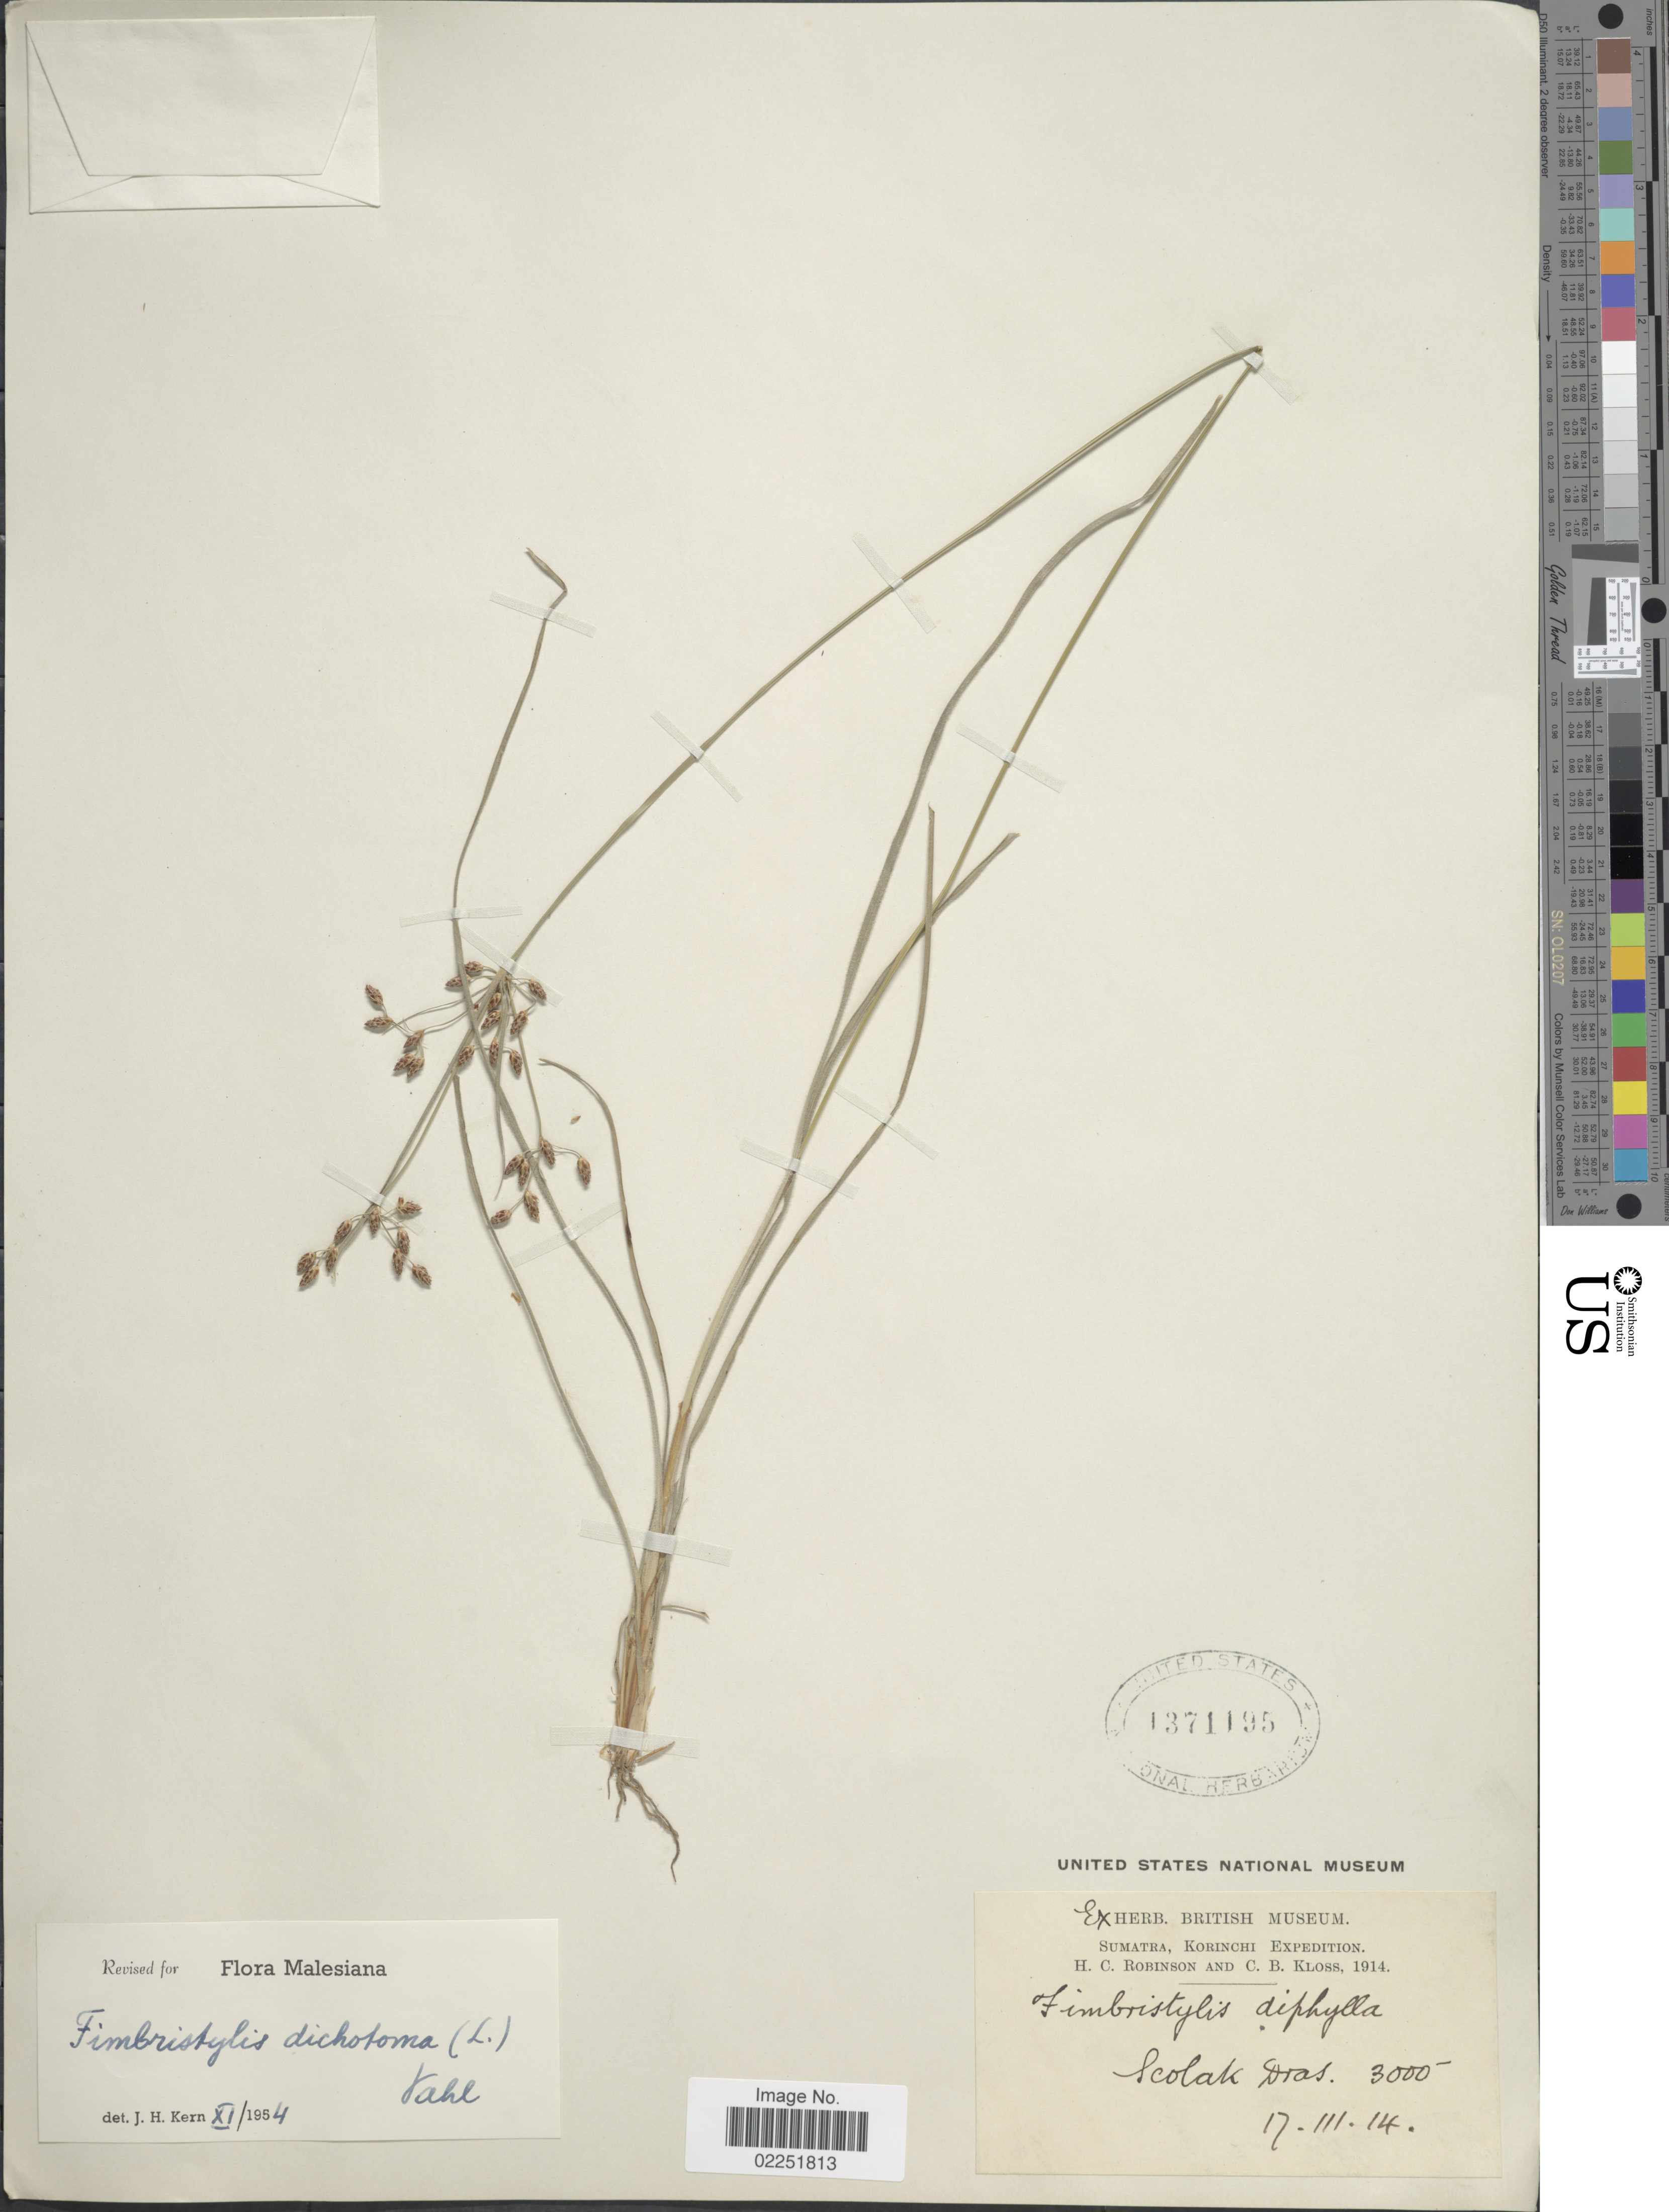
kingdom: Plantae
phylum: Tracheophyta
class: Liliopsida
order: Poales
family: Cyperaceae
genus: Fimbristylis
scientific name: Fimbristylis dichotoma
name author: (L.) Vahl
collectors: H. C. Robinson & C. Kloss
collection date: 1914-03-17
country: Indonesia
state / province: Sumatra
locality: Scolak Dras.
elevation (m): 914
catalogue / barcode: US 1371195